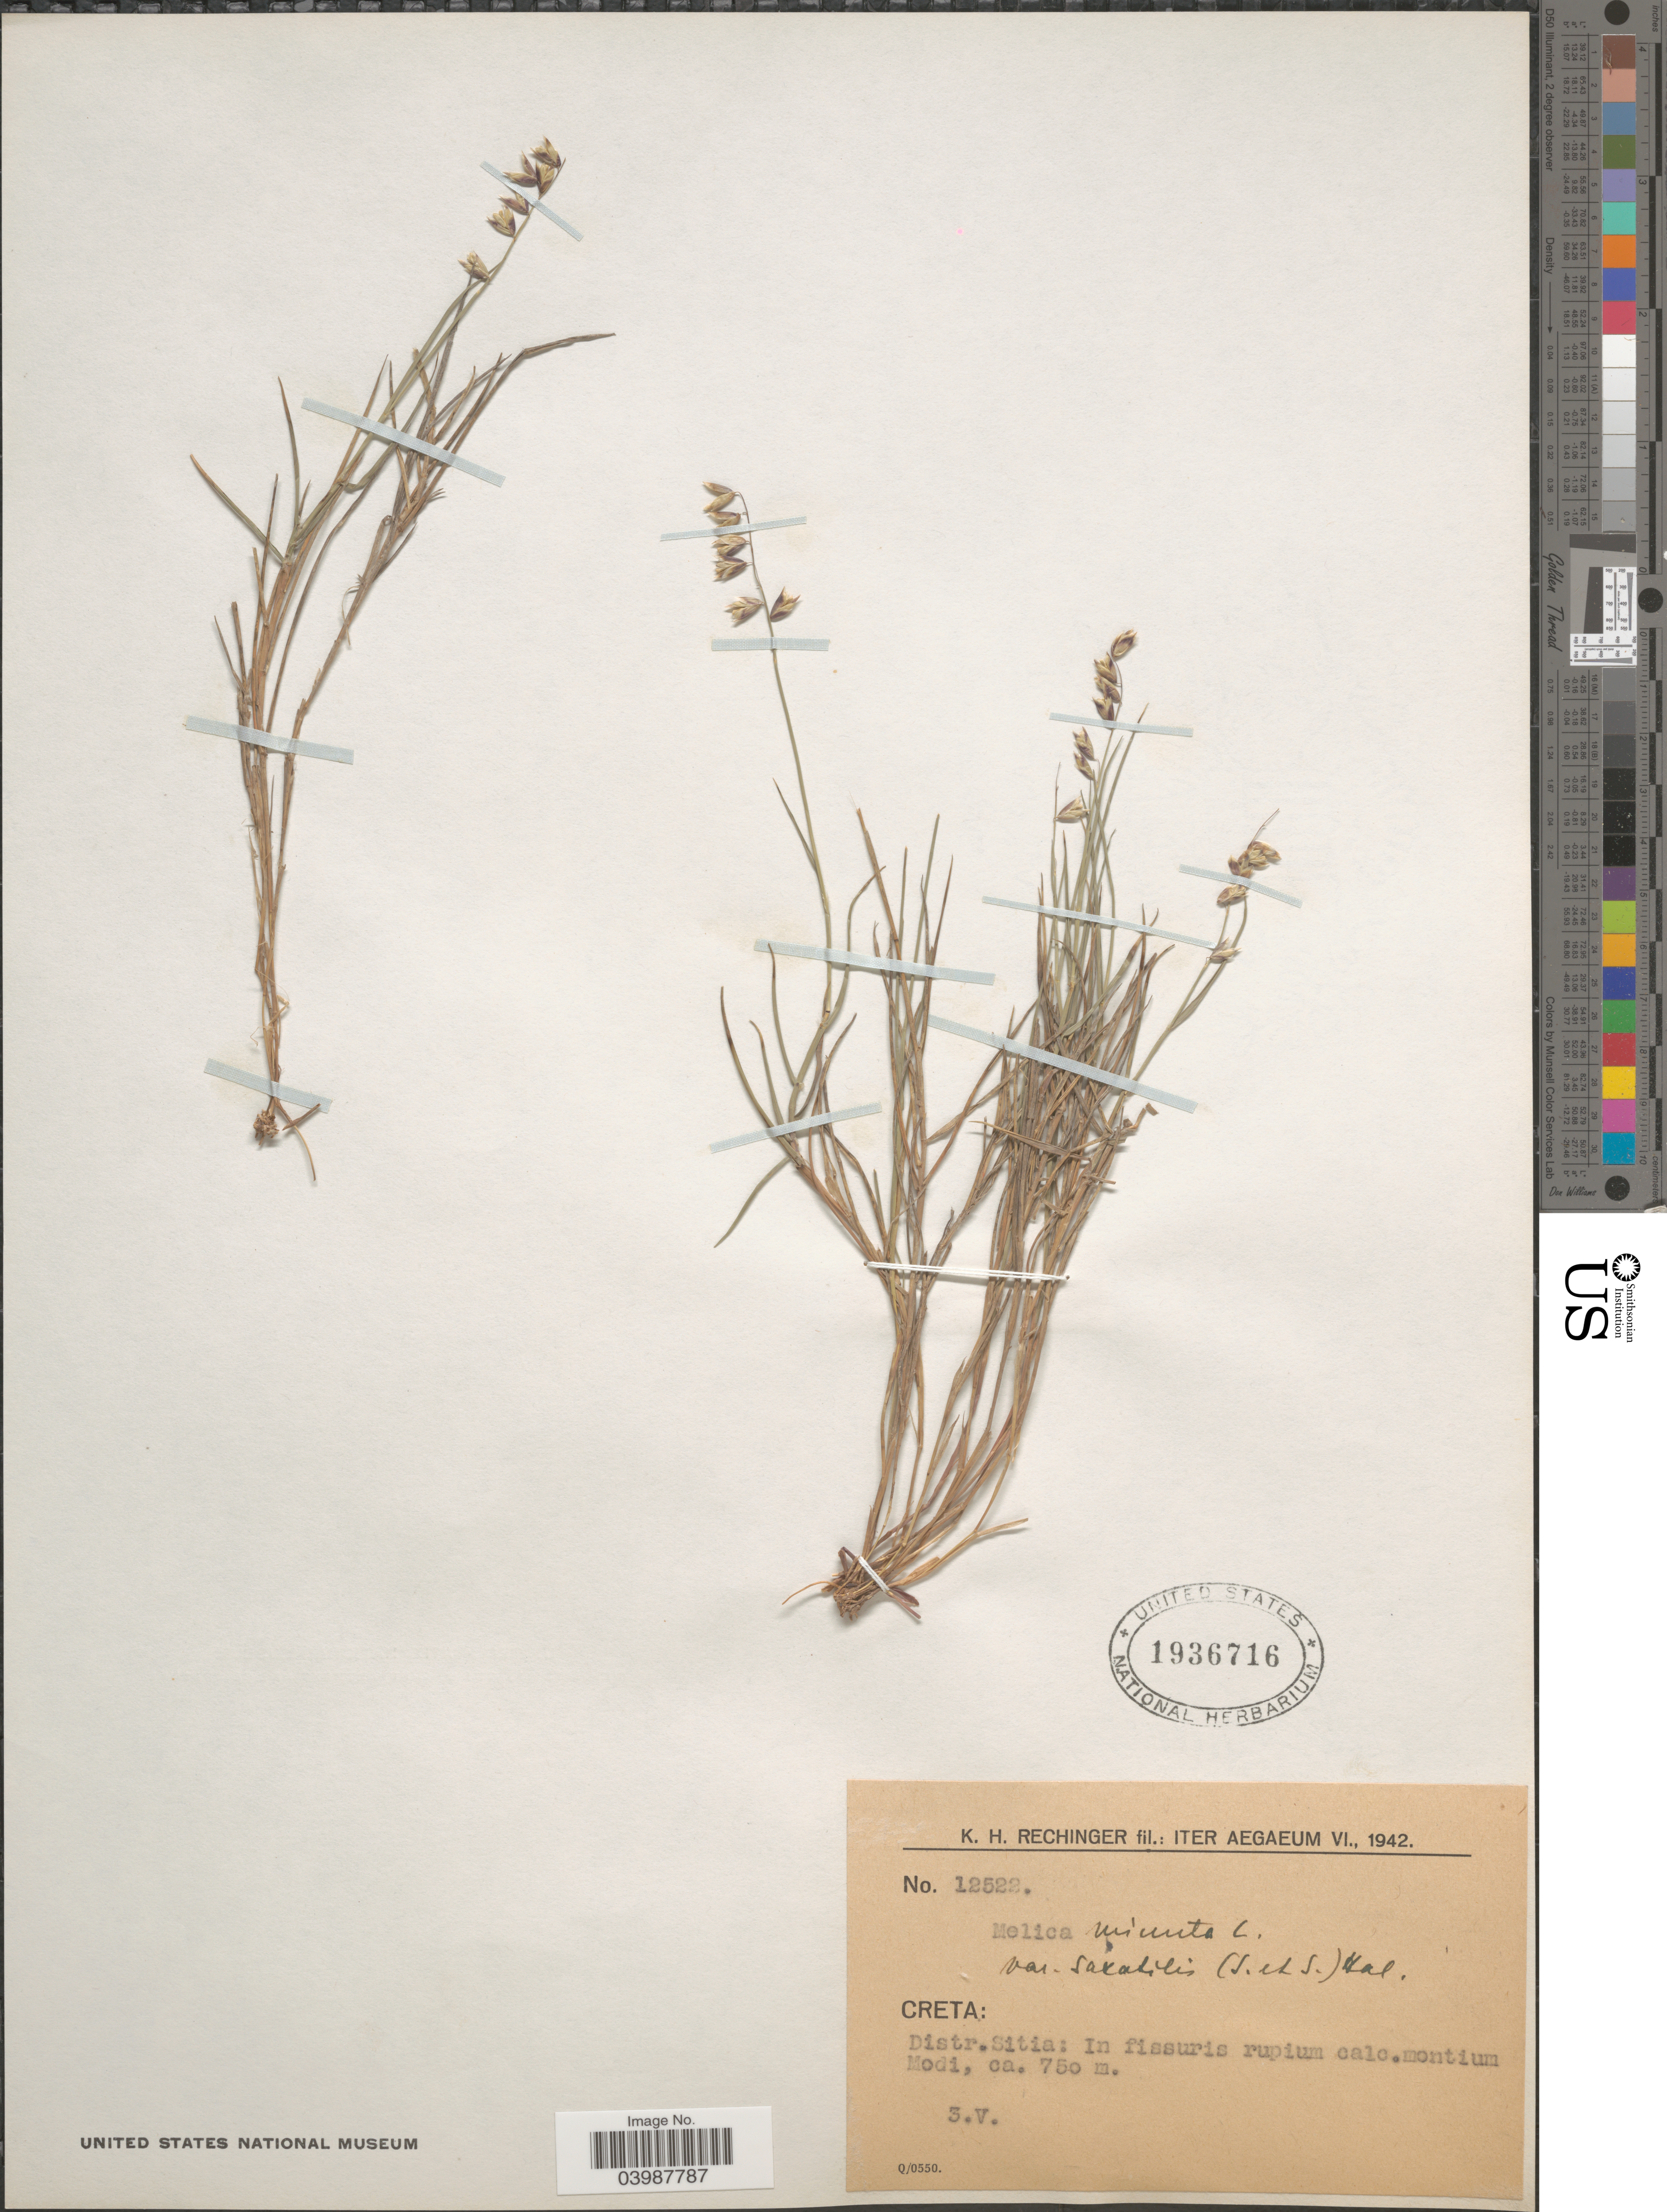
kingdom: Plantae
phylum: Tracheophyta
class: Liliopsida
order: Poales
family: Poaceae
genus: Melica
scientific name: Melica minuta subsp. minuta var. saxatilis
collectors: K. H. Rechinger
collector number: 12522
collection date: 1942-05-03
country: Greece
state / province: Crete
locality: Creta: Distr. Sitia: In fissuris rupium calc. montium Modi.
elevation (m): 750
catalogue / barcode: US 1936716